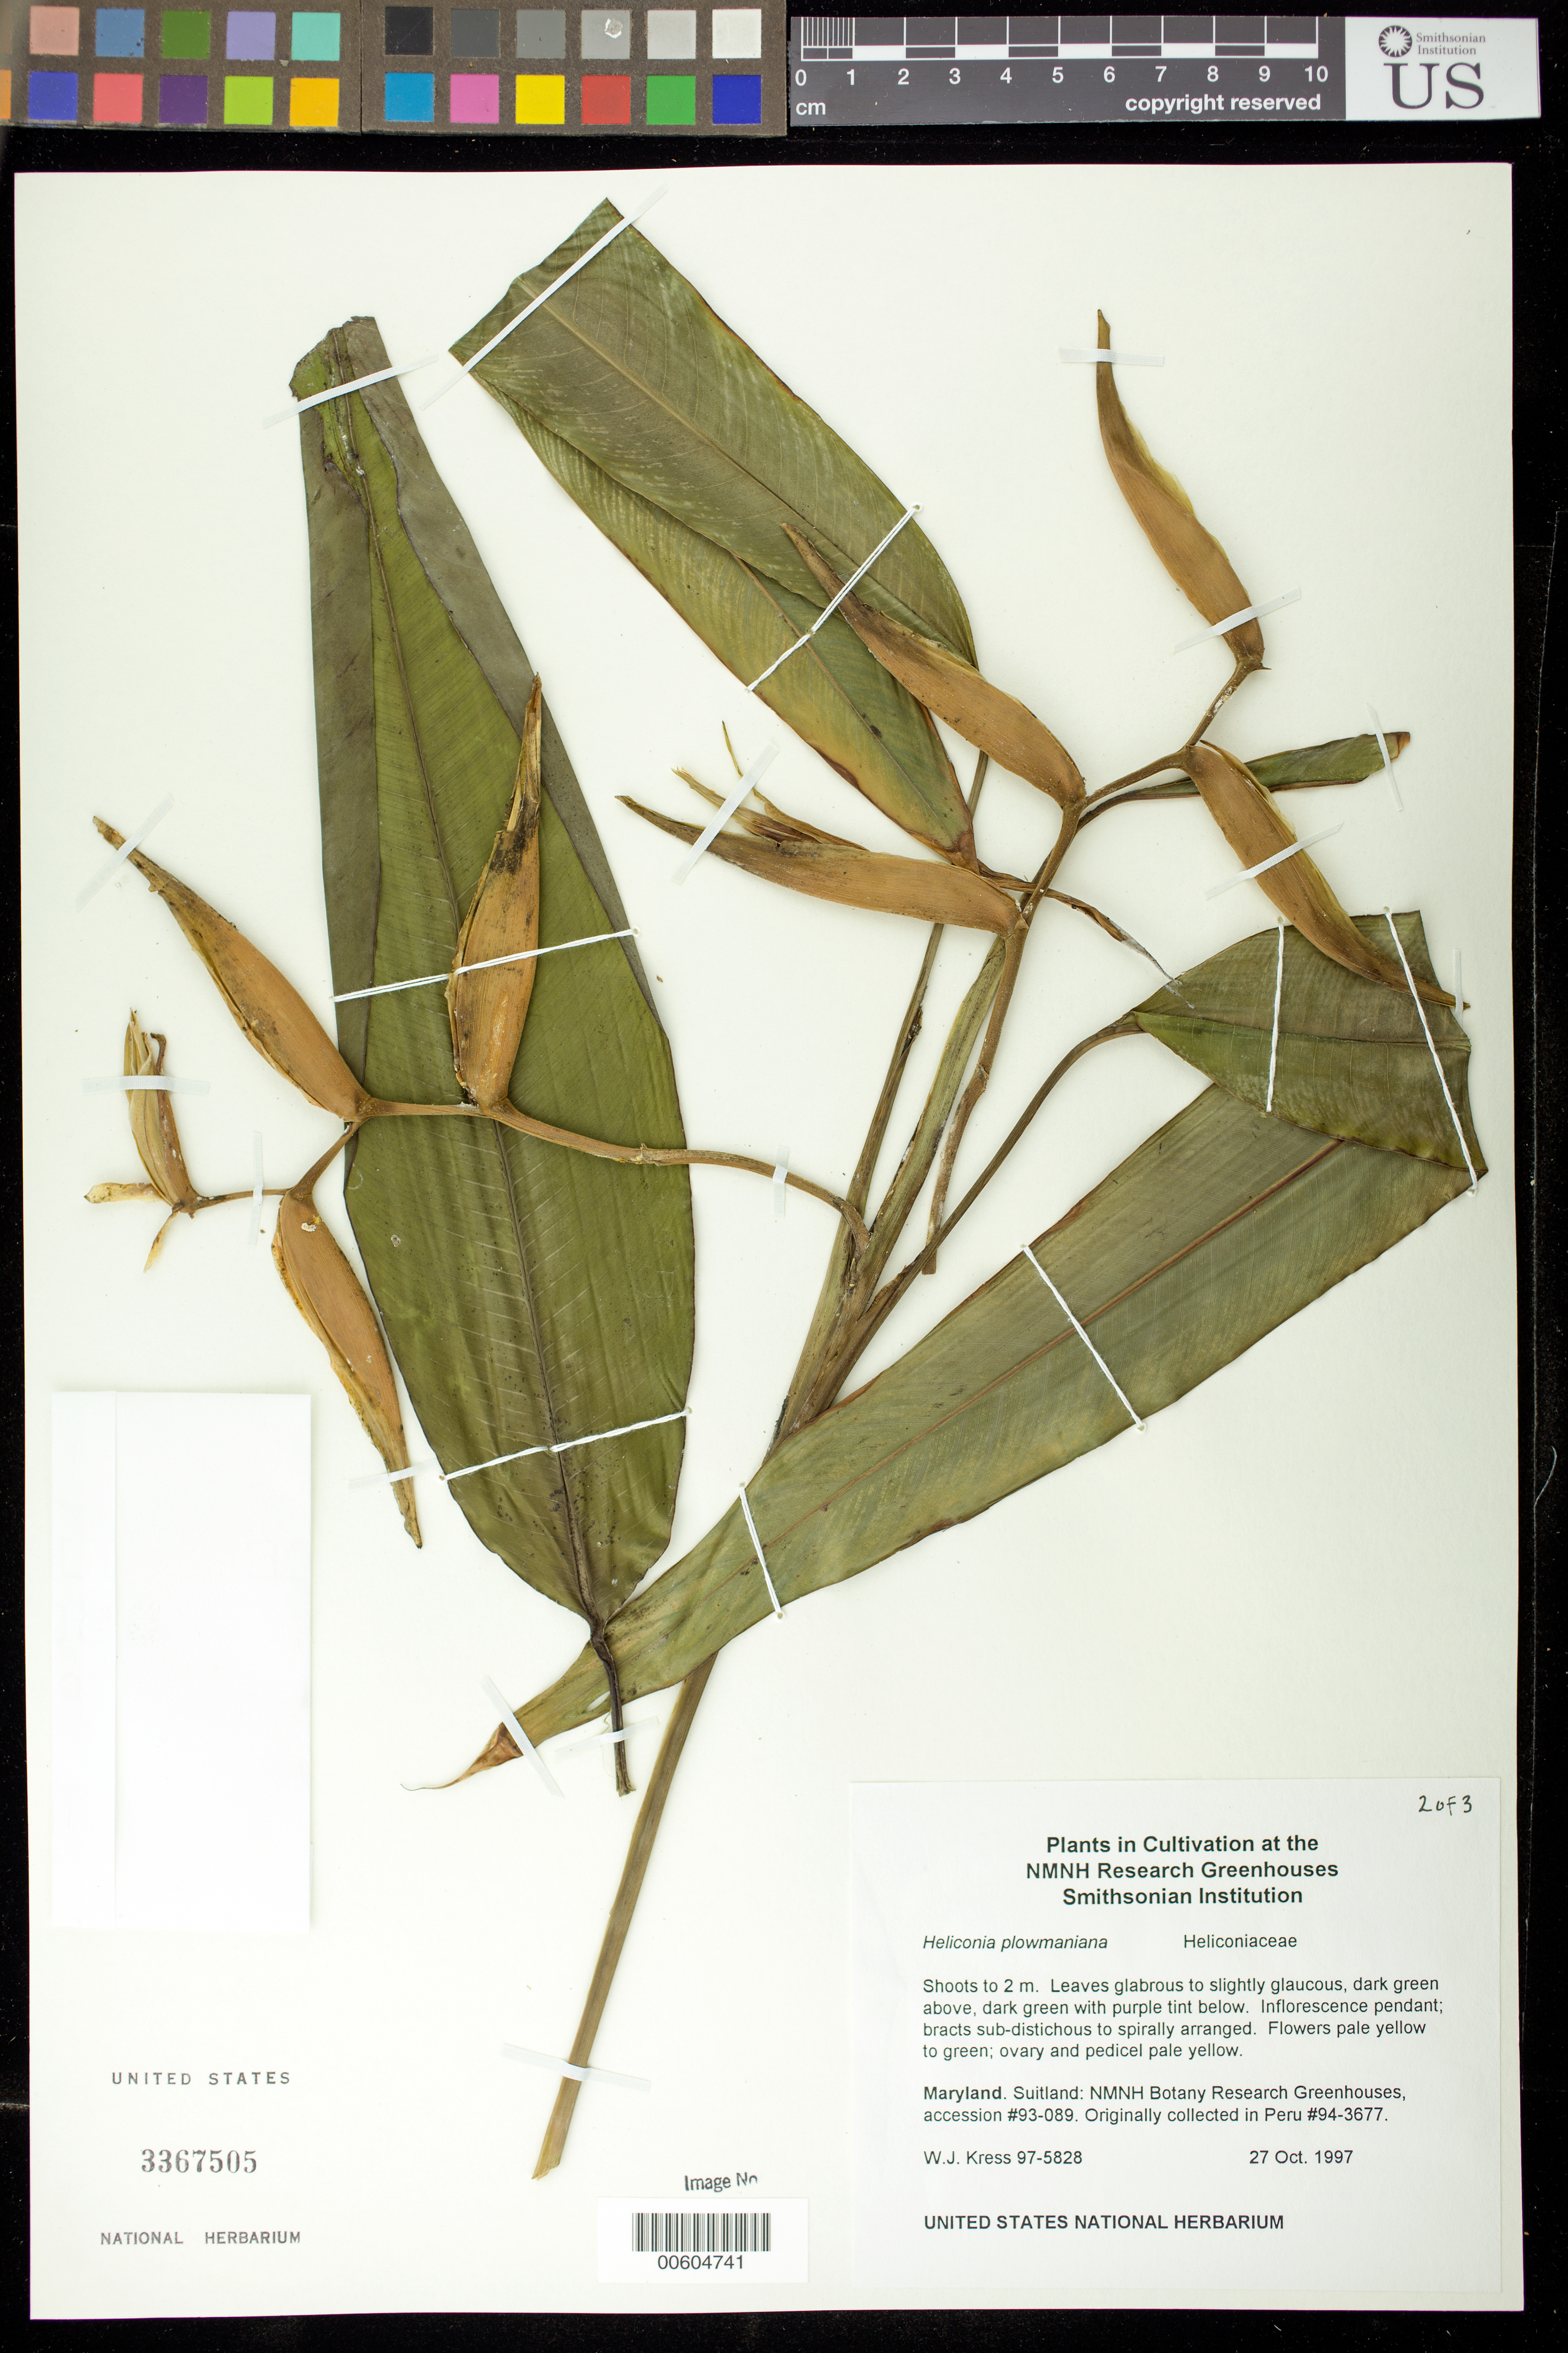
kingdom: Plantae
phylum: Tracheophyta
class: Liliopsida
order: Zingiberales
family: Heliconiaceae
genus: Heliconia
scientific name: Heliconia plowmaniana W.J. Kress sp. nov., ined. 2013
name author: W.J. Kress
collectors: W. J. Kress & M. Bordelon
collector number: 97-5828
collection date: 1997-10-27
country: United States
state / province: Maryland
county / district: Prince George's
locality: NMNH Botany Research Greenhouses. Suitland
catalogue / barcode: US 3367505